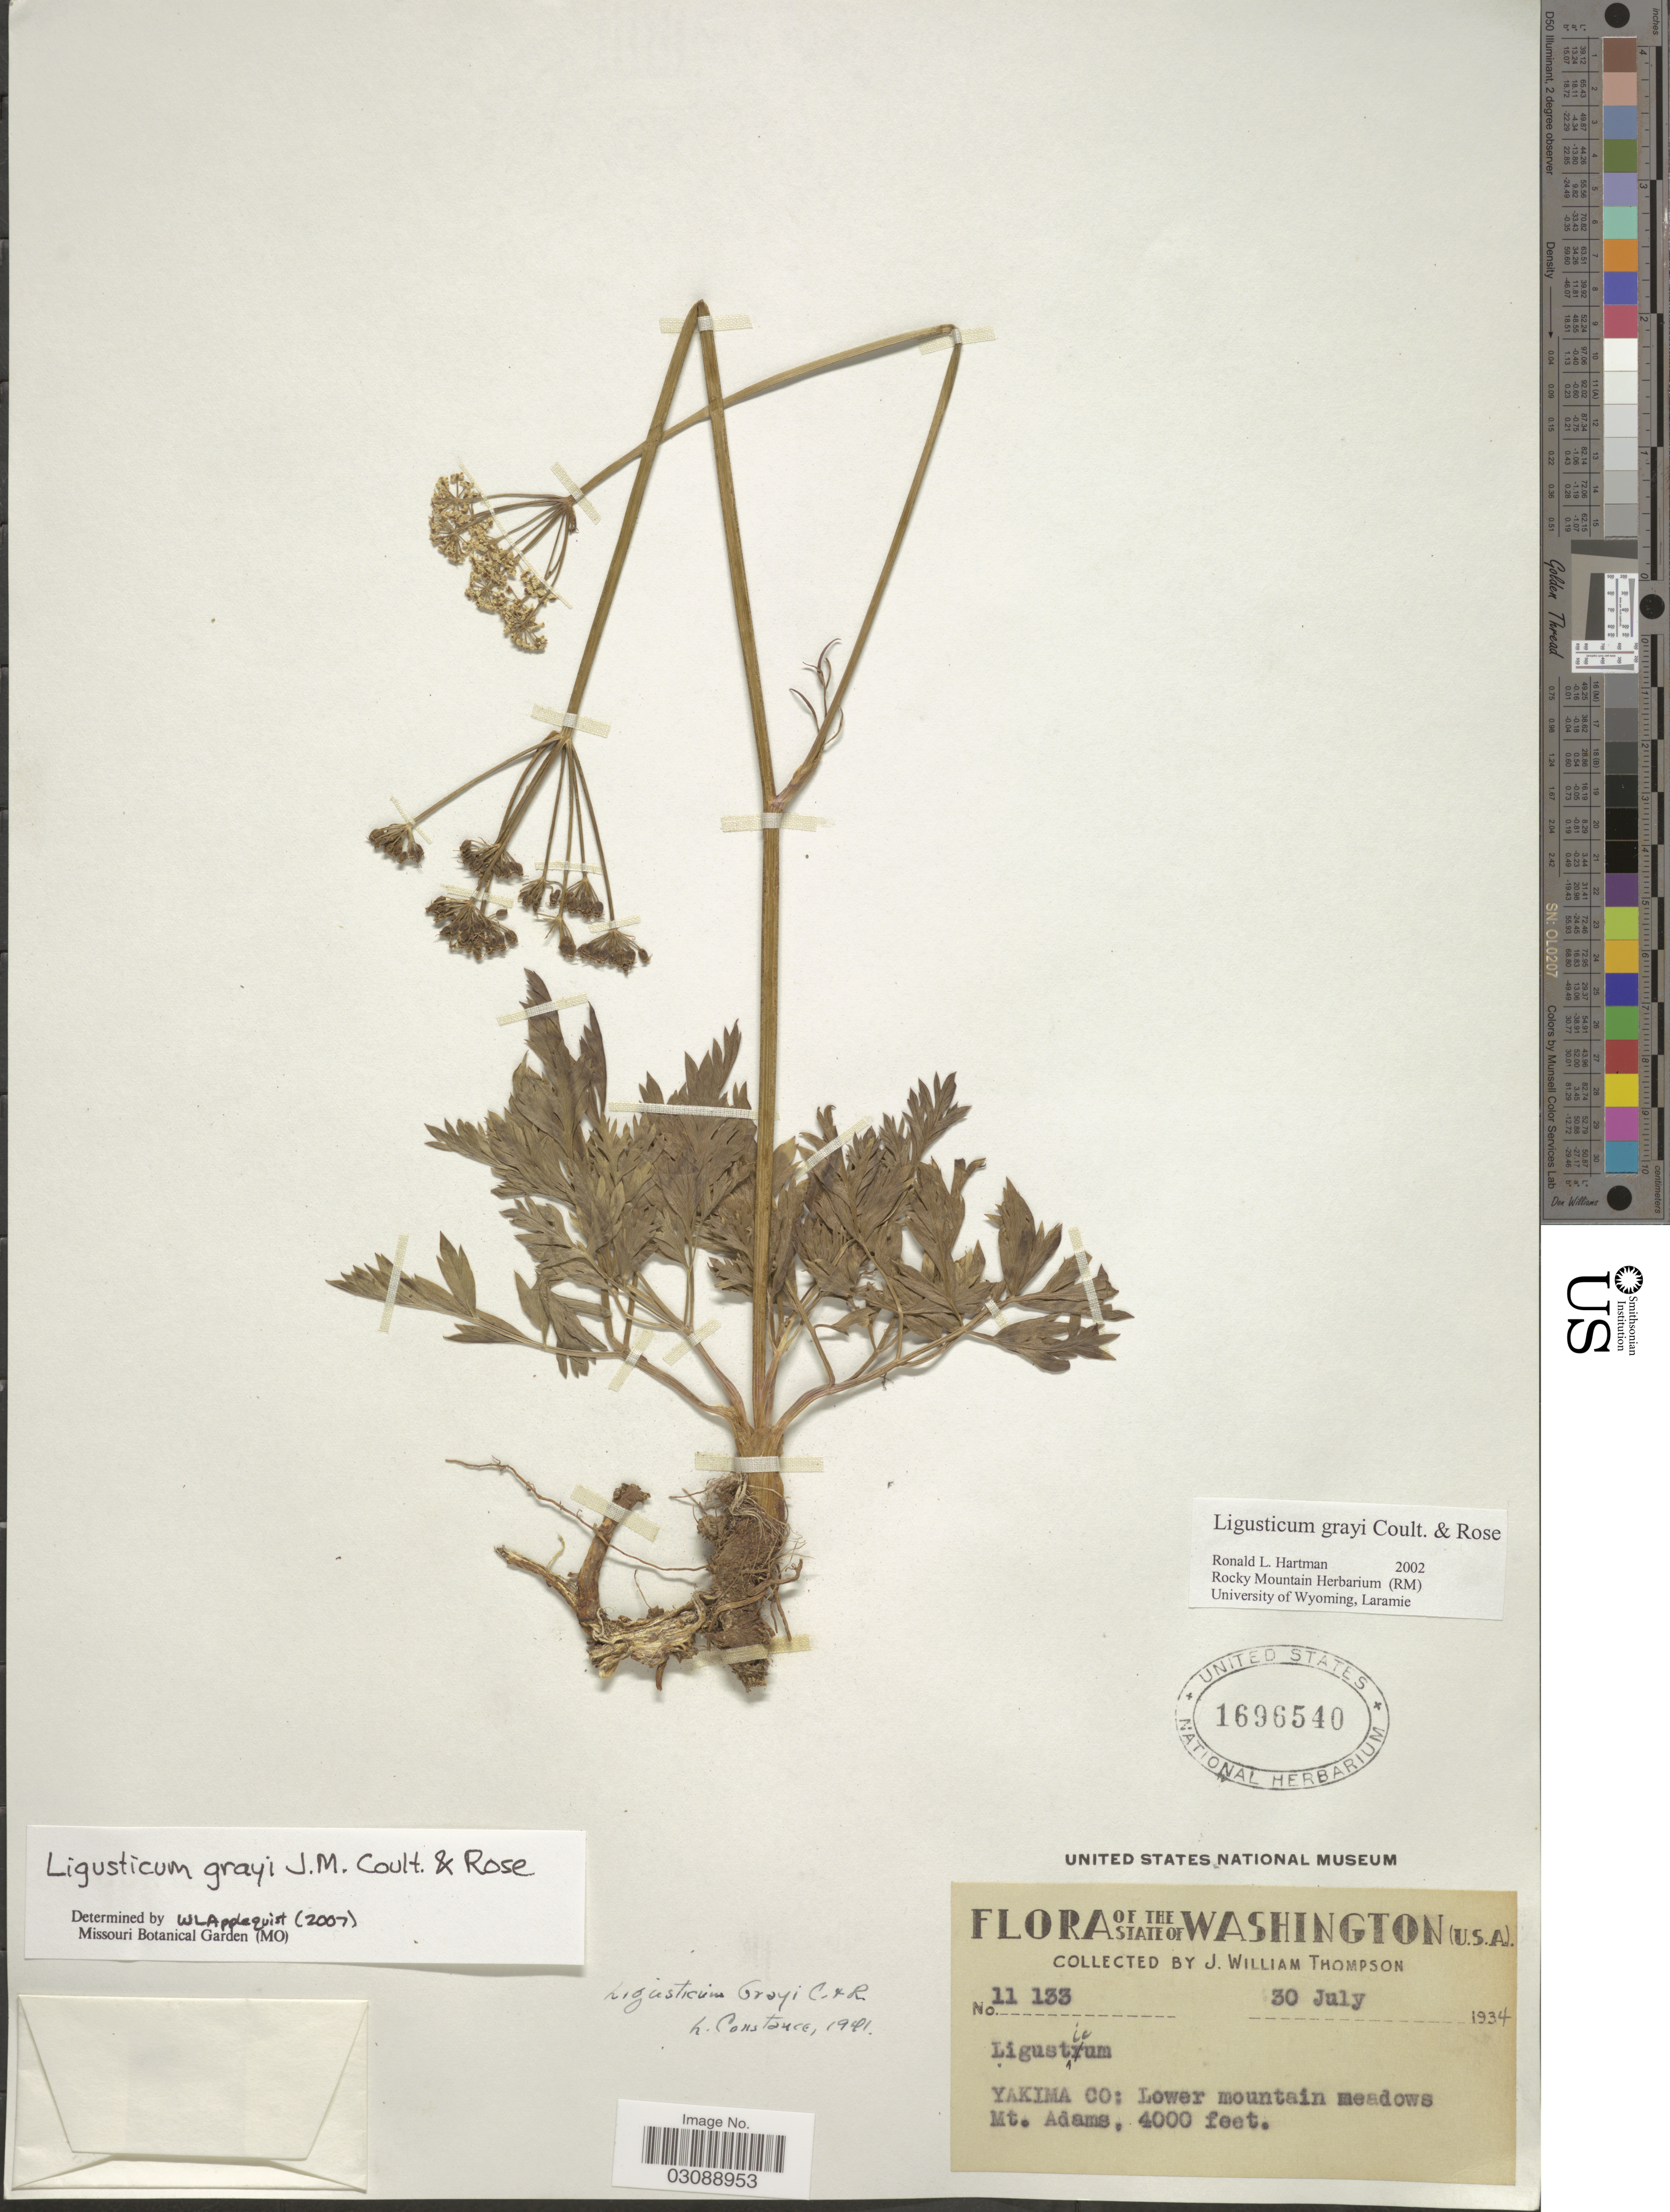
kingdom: Plantae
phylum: Tracheophyta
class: Magnoliopsida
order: Apiales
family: Apiaceae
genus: Ligusticum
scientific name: Ligusticum grayi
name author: J.M. Coult. & Rose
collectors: J. W. Thompson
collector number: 11133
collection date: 1934-07-30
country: United States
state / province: Washington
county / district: Yakima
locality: Yakima Co: Lower mountain meadows Mt. Adams.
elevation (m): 1219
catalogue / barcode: US 1696540